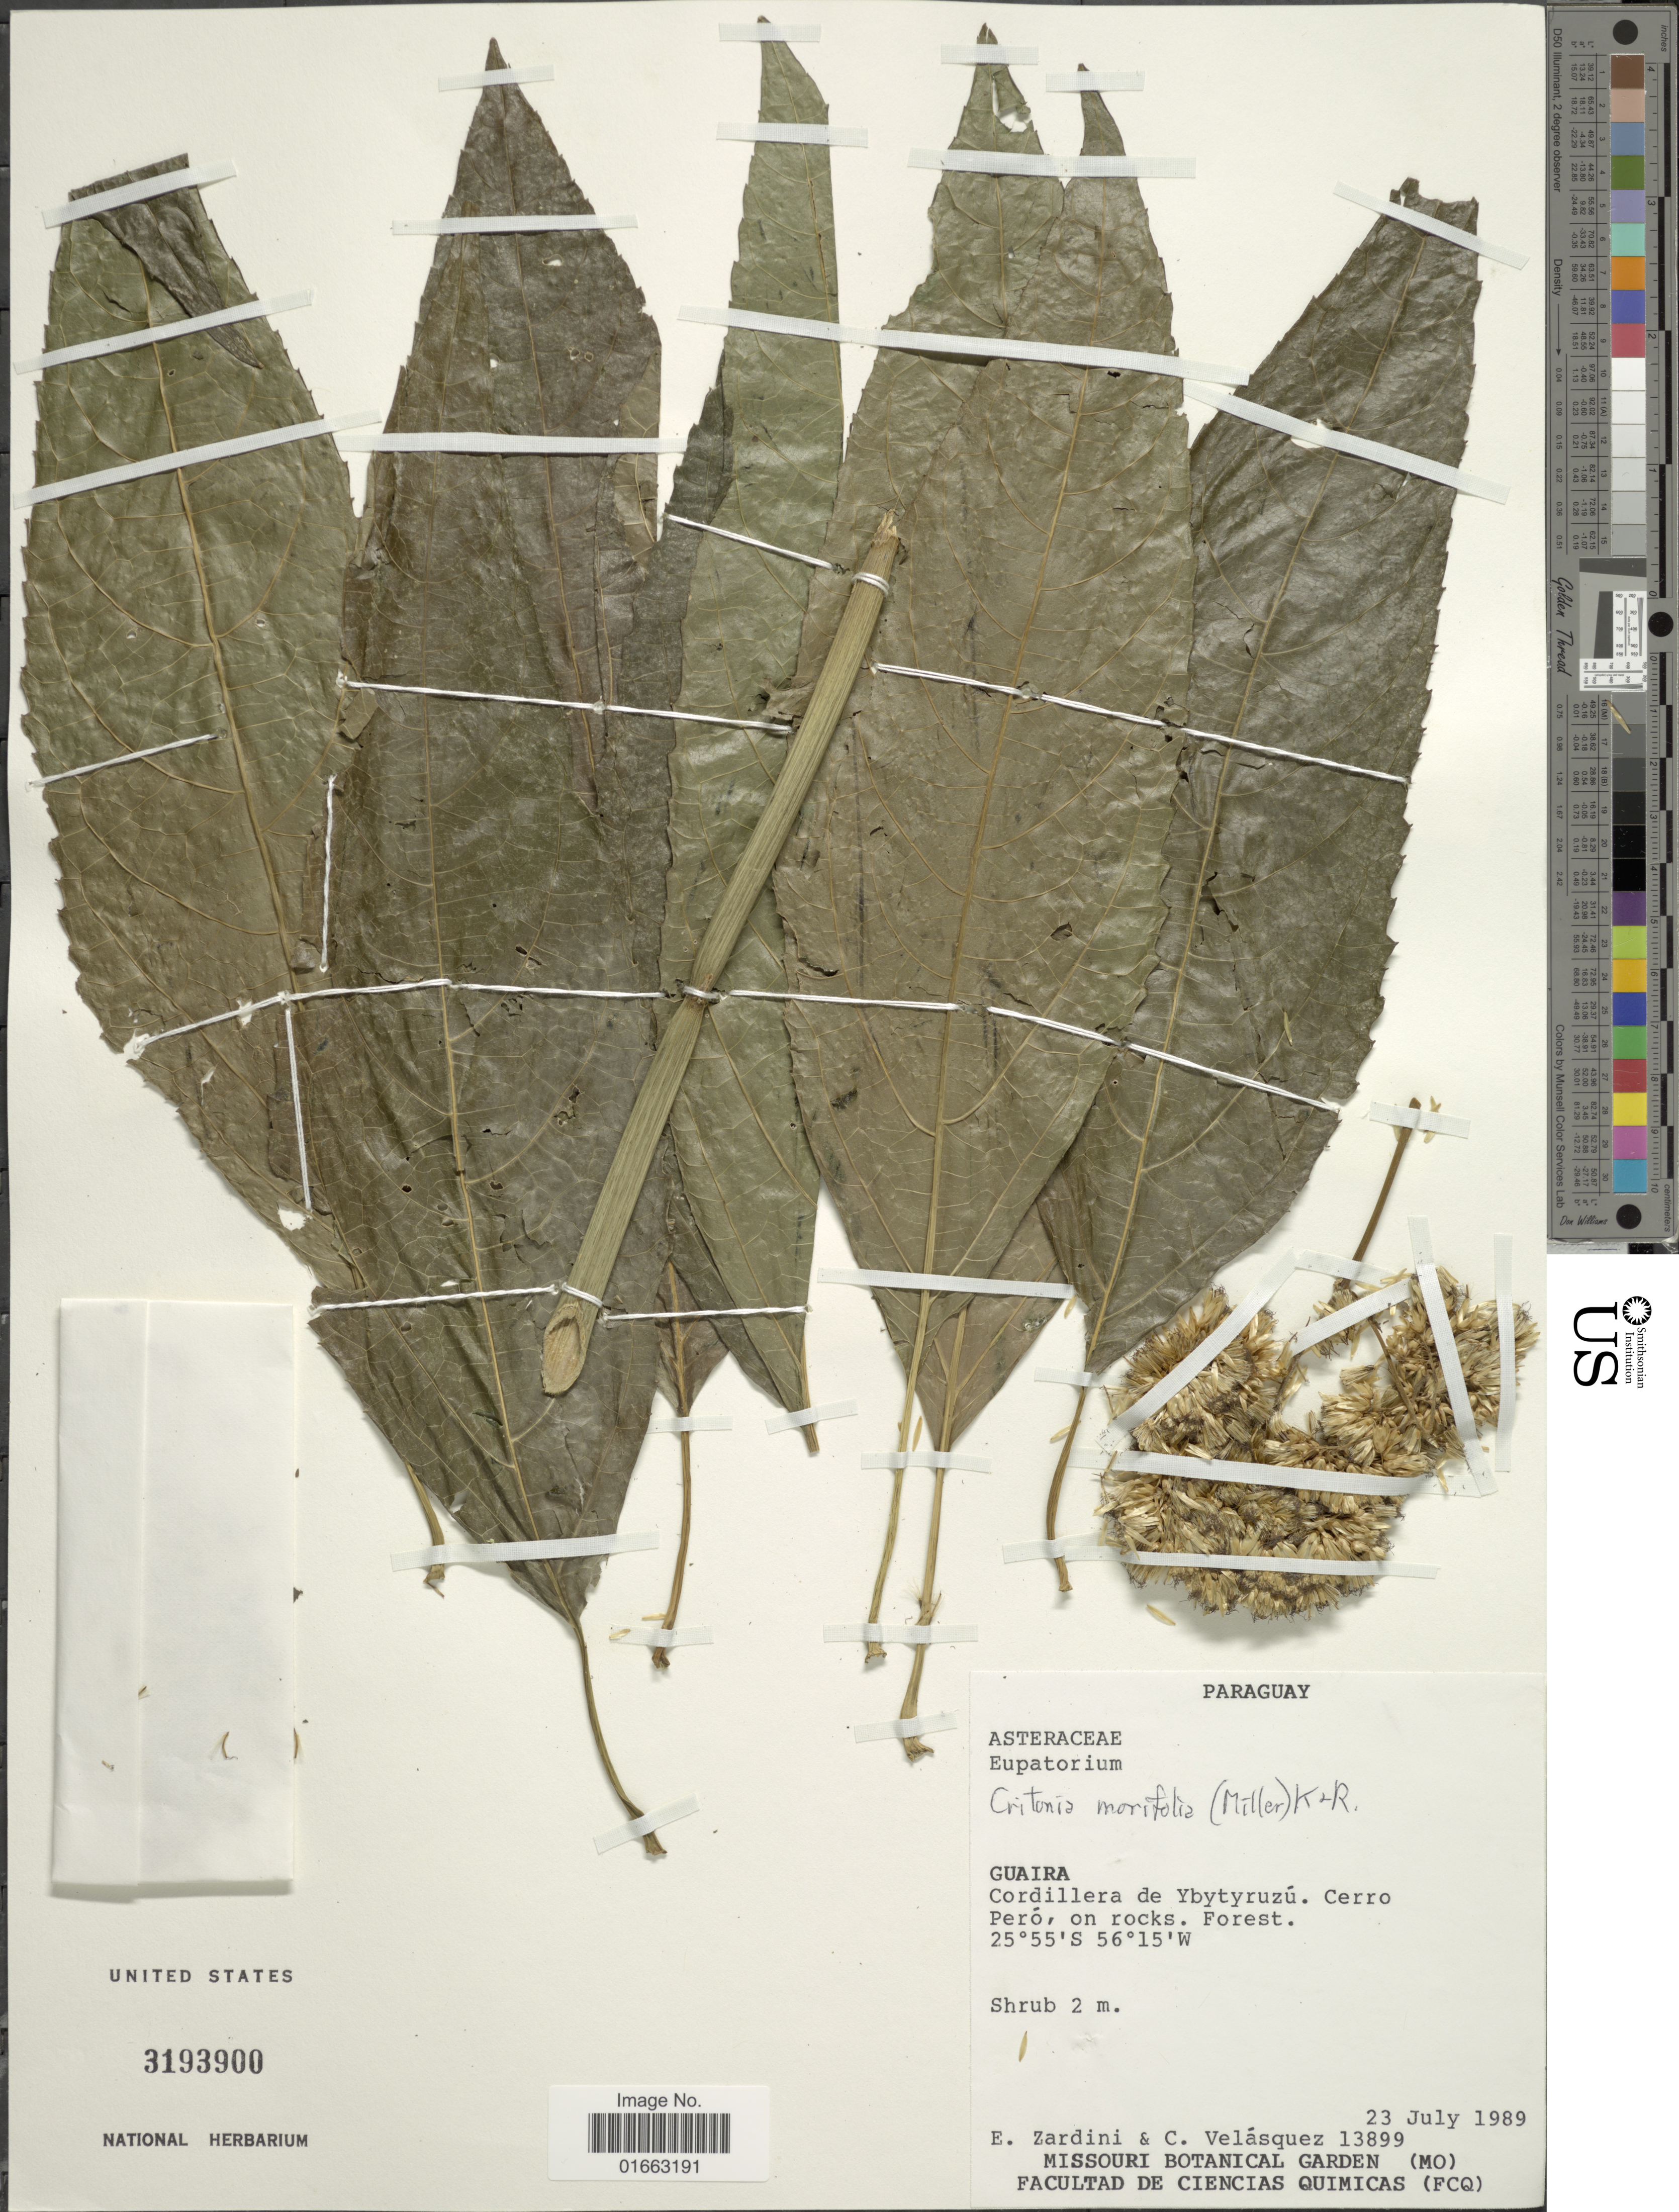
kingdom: Plantae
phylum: Tracheophyta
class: Magnoliopsida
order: Asterales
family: Asteraceae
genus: Critonia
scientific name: Critonia morifolia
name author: (Mill.) R.M. King & H. Rob.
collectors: E. M. Zardini & C. Velásquez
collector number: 13899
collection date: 1989-07-23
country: Paraguay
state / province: Guaira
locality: Cordillera de Ybutyruzú, Cerro Peró, on rocks, Forest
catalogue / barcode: US 3193900